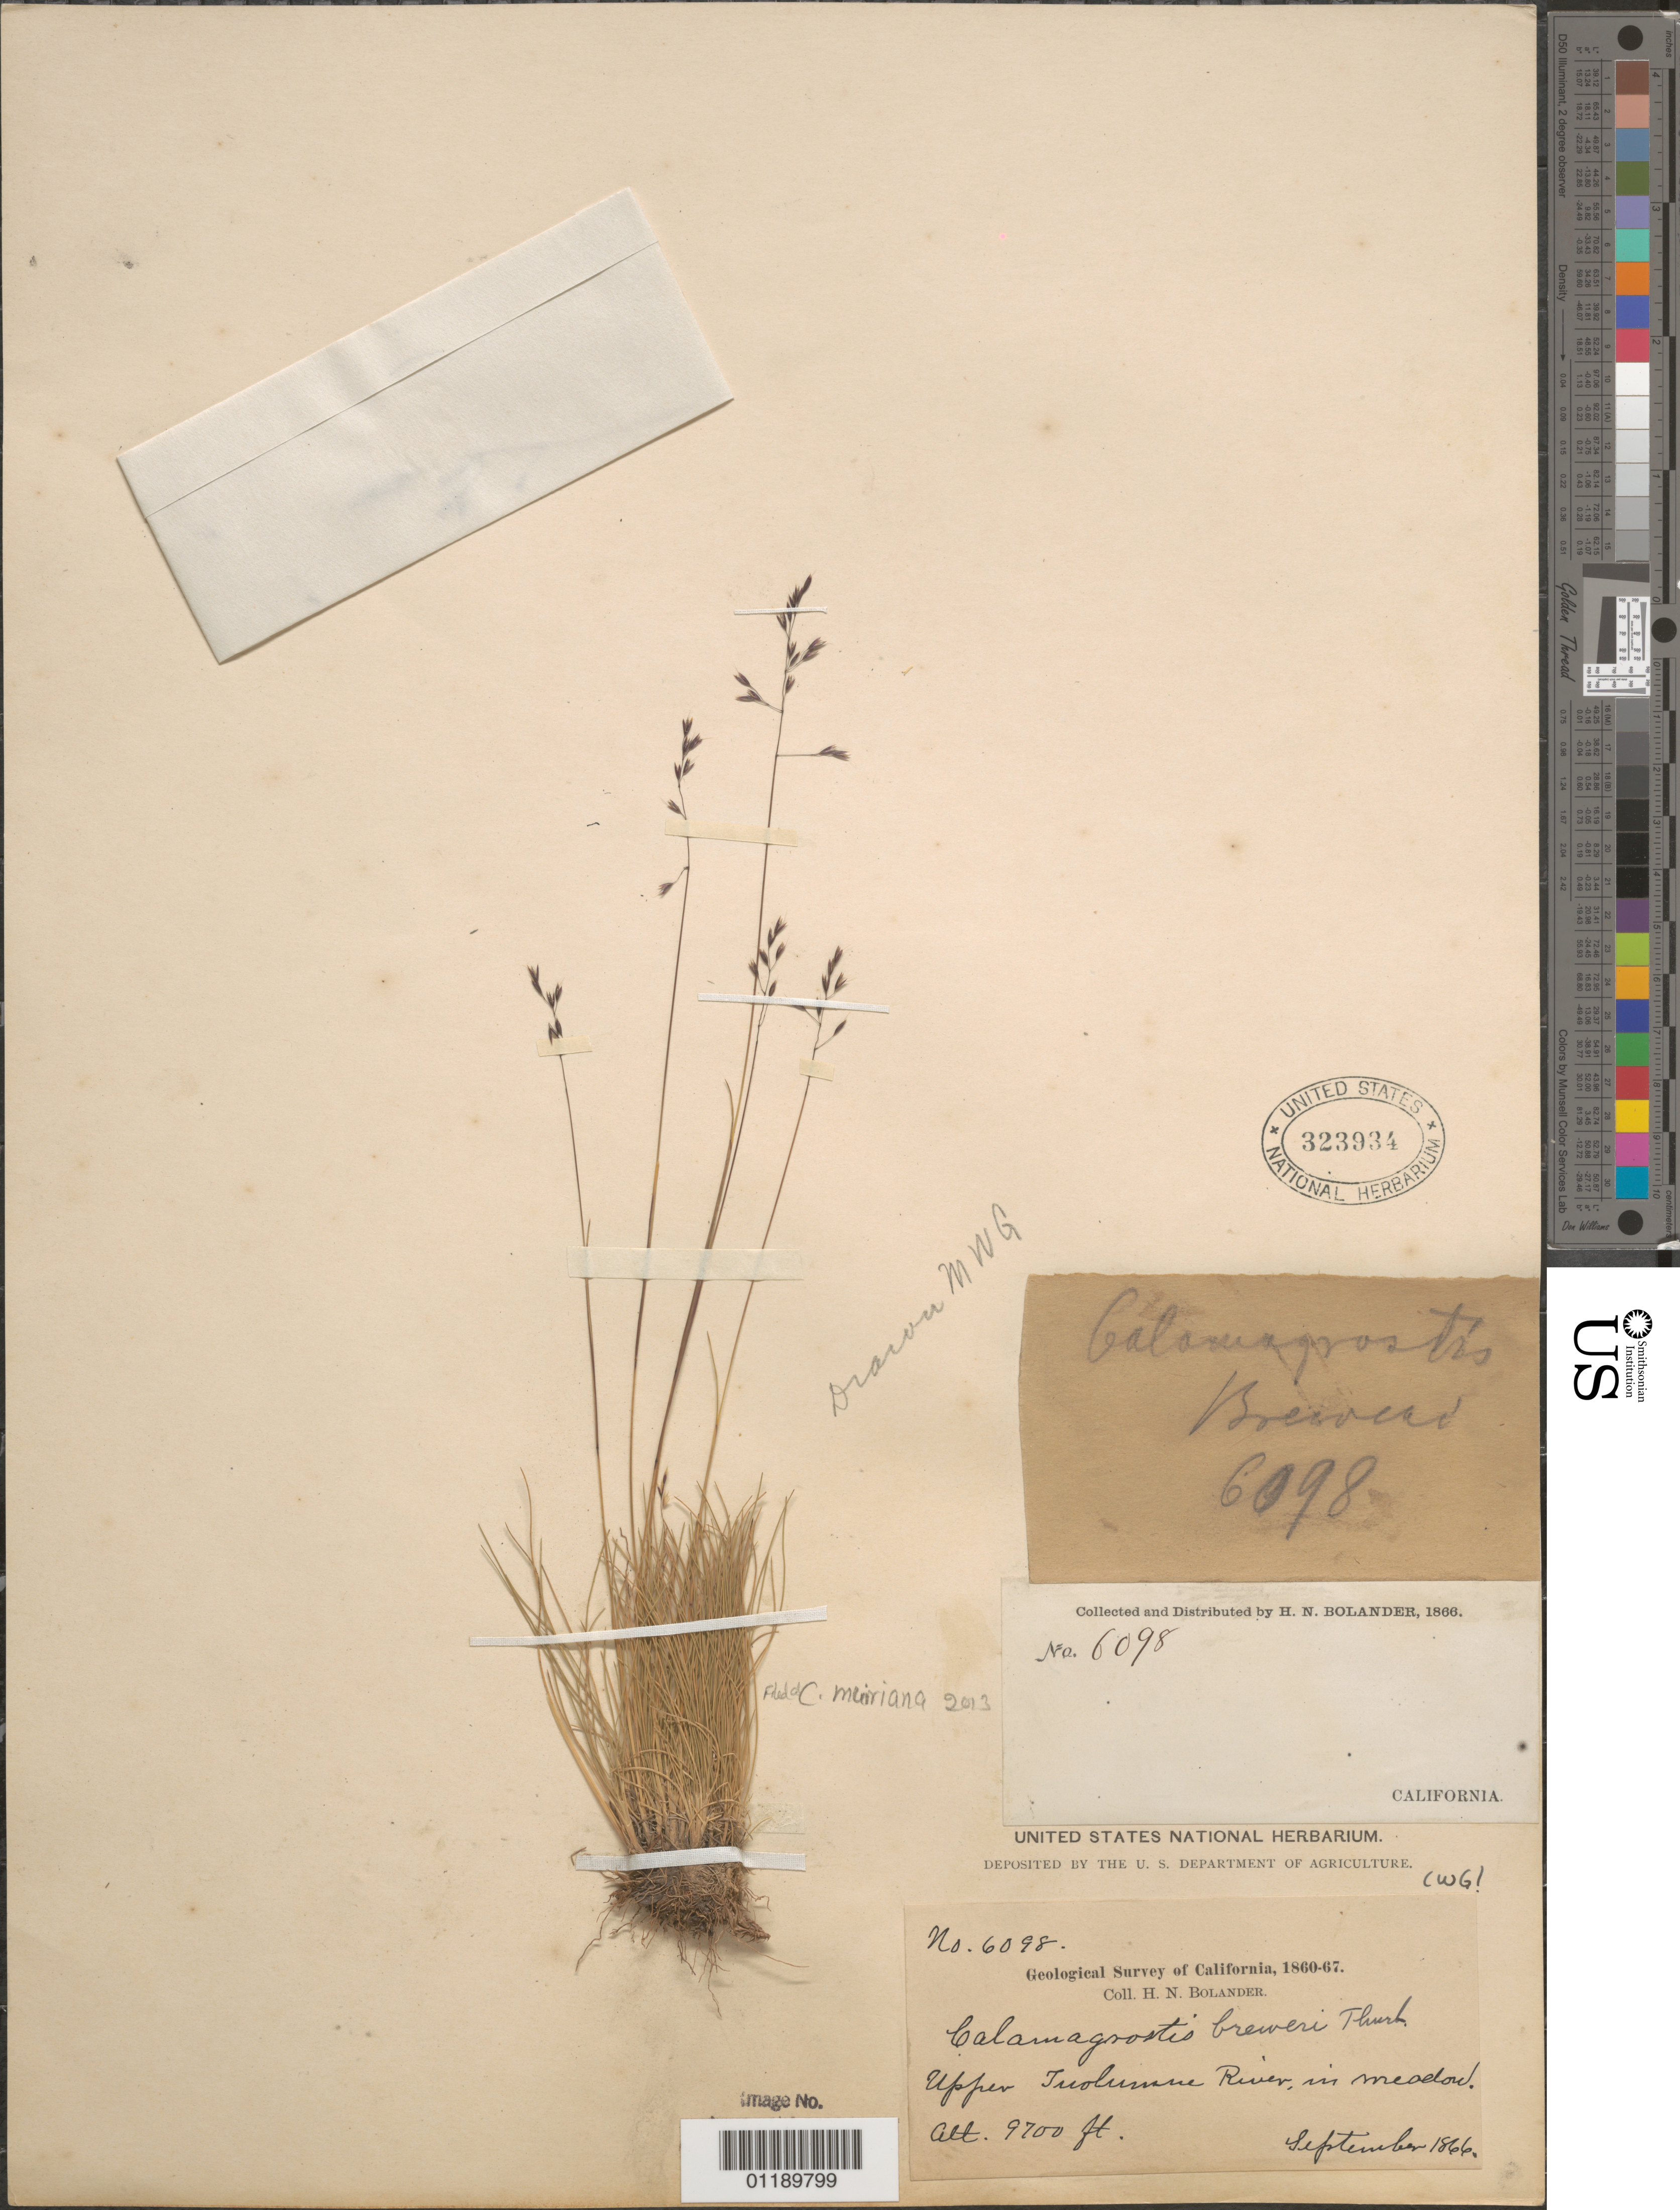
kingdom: Plantae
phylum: Tracheophyta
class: Liliopsida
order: Poales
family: Poaceae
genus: Calamagrostis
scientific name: Calamagrostis muiriana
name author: B.L. Wilson & Sami Gray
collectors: H. Bolander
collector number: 6098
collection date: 1866-09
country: United States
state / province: California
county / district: Tuolumne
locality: Upper Tuolumne River.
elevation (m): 2957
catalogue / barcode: US 323934